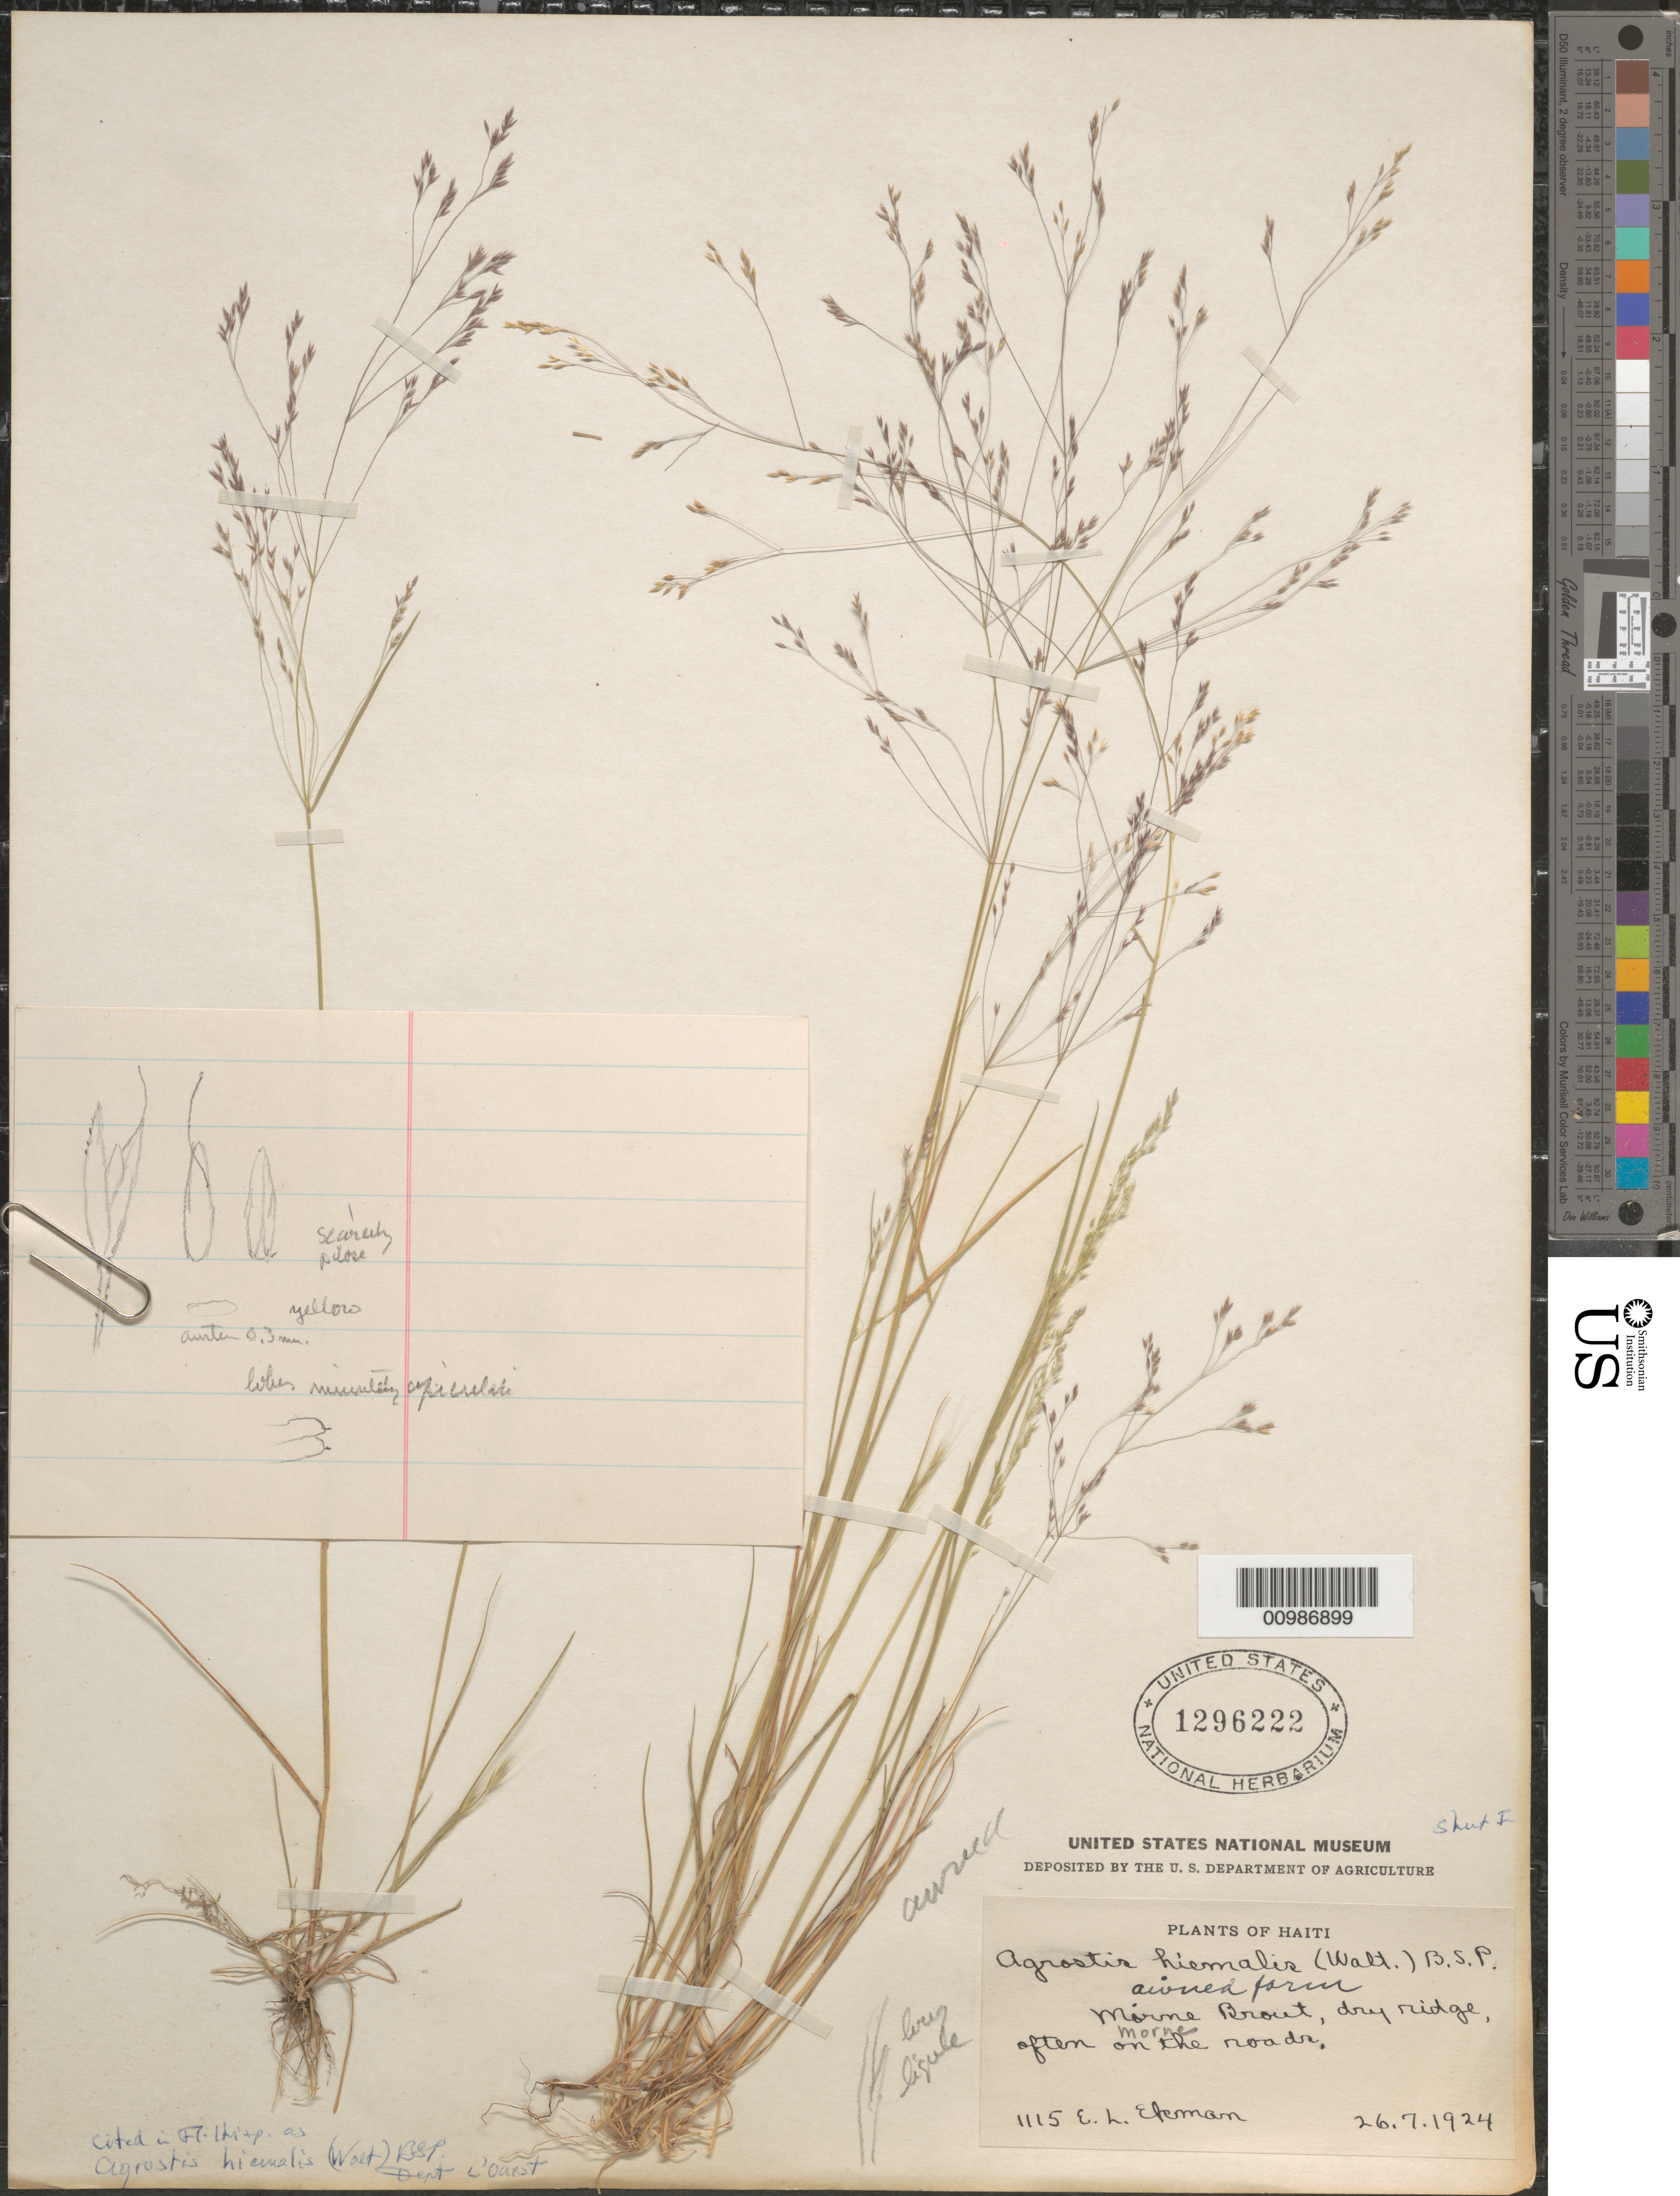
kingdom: Plantae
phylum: Tracheophyta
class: Liliopsida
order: Poales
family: Poaceae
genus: Agrostis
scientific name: Agrostis hyemalis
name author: (Walter) Britton et al.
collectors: E. L. Ekman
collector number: H 1115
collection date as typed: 26 Jul 1924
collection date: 1924-07-26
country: Haiti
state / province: Óuest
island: Hispaniola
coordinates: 0 N, 0 E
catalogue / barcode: US 1296222